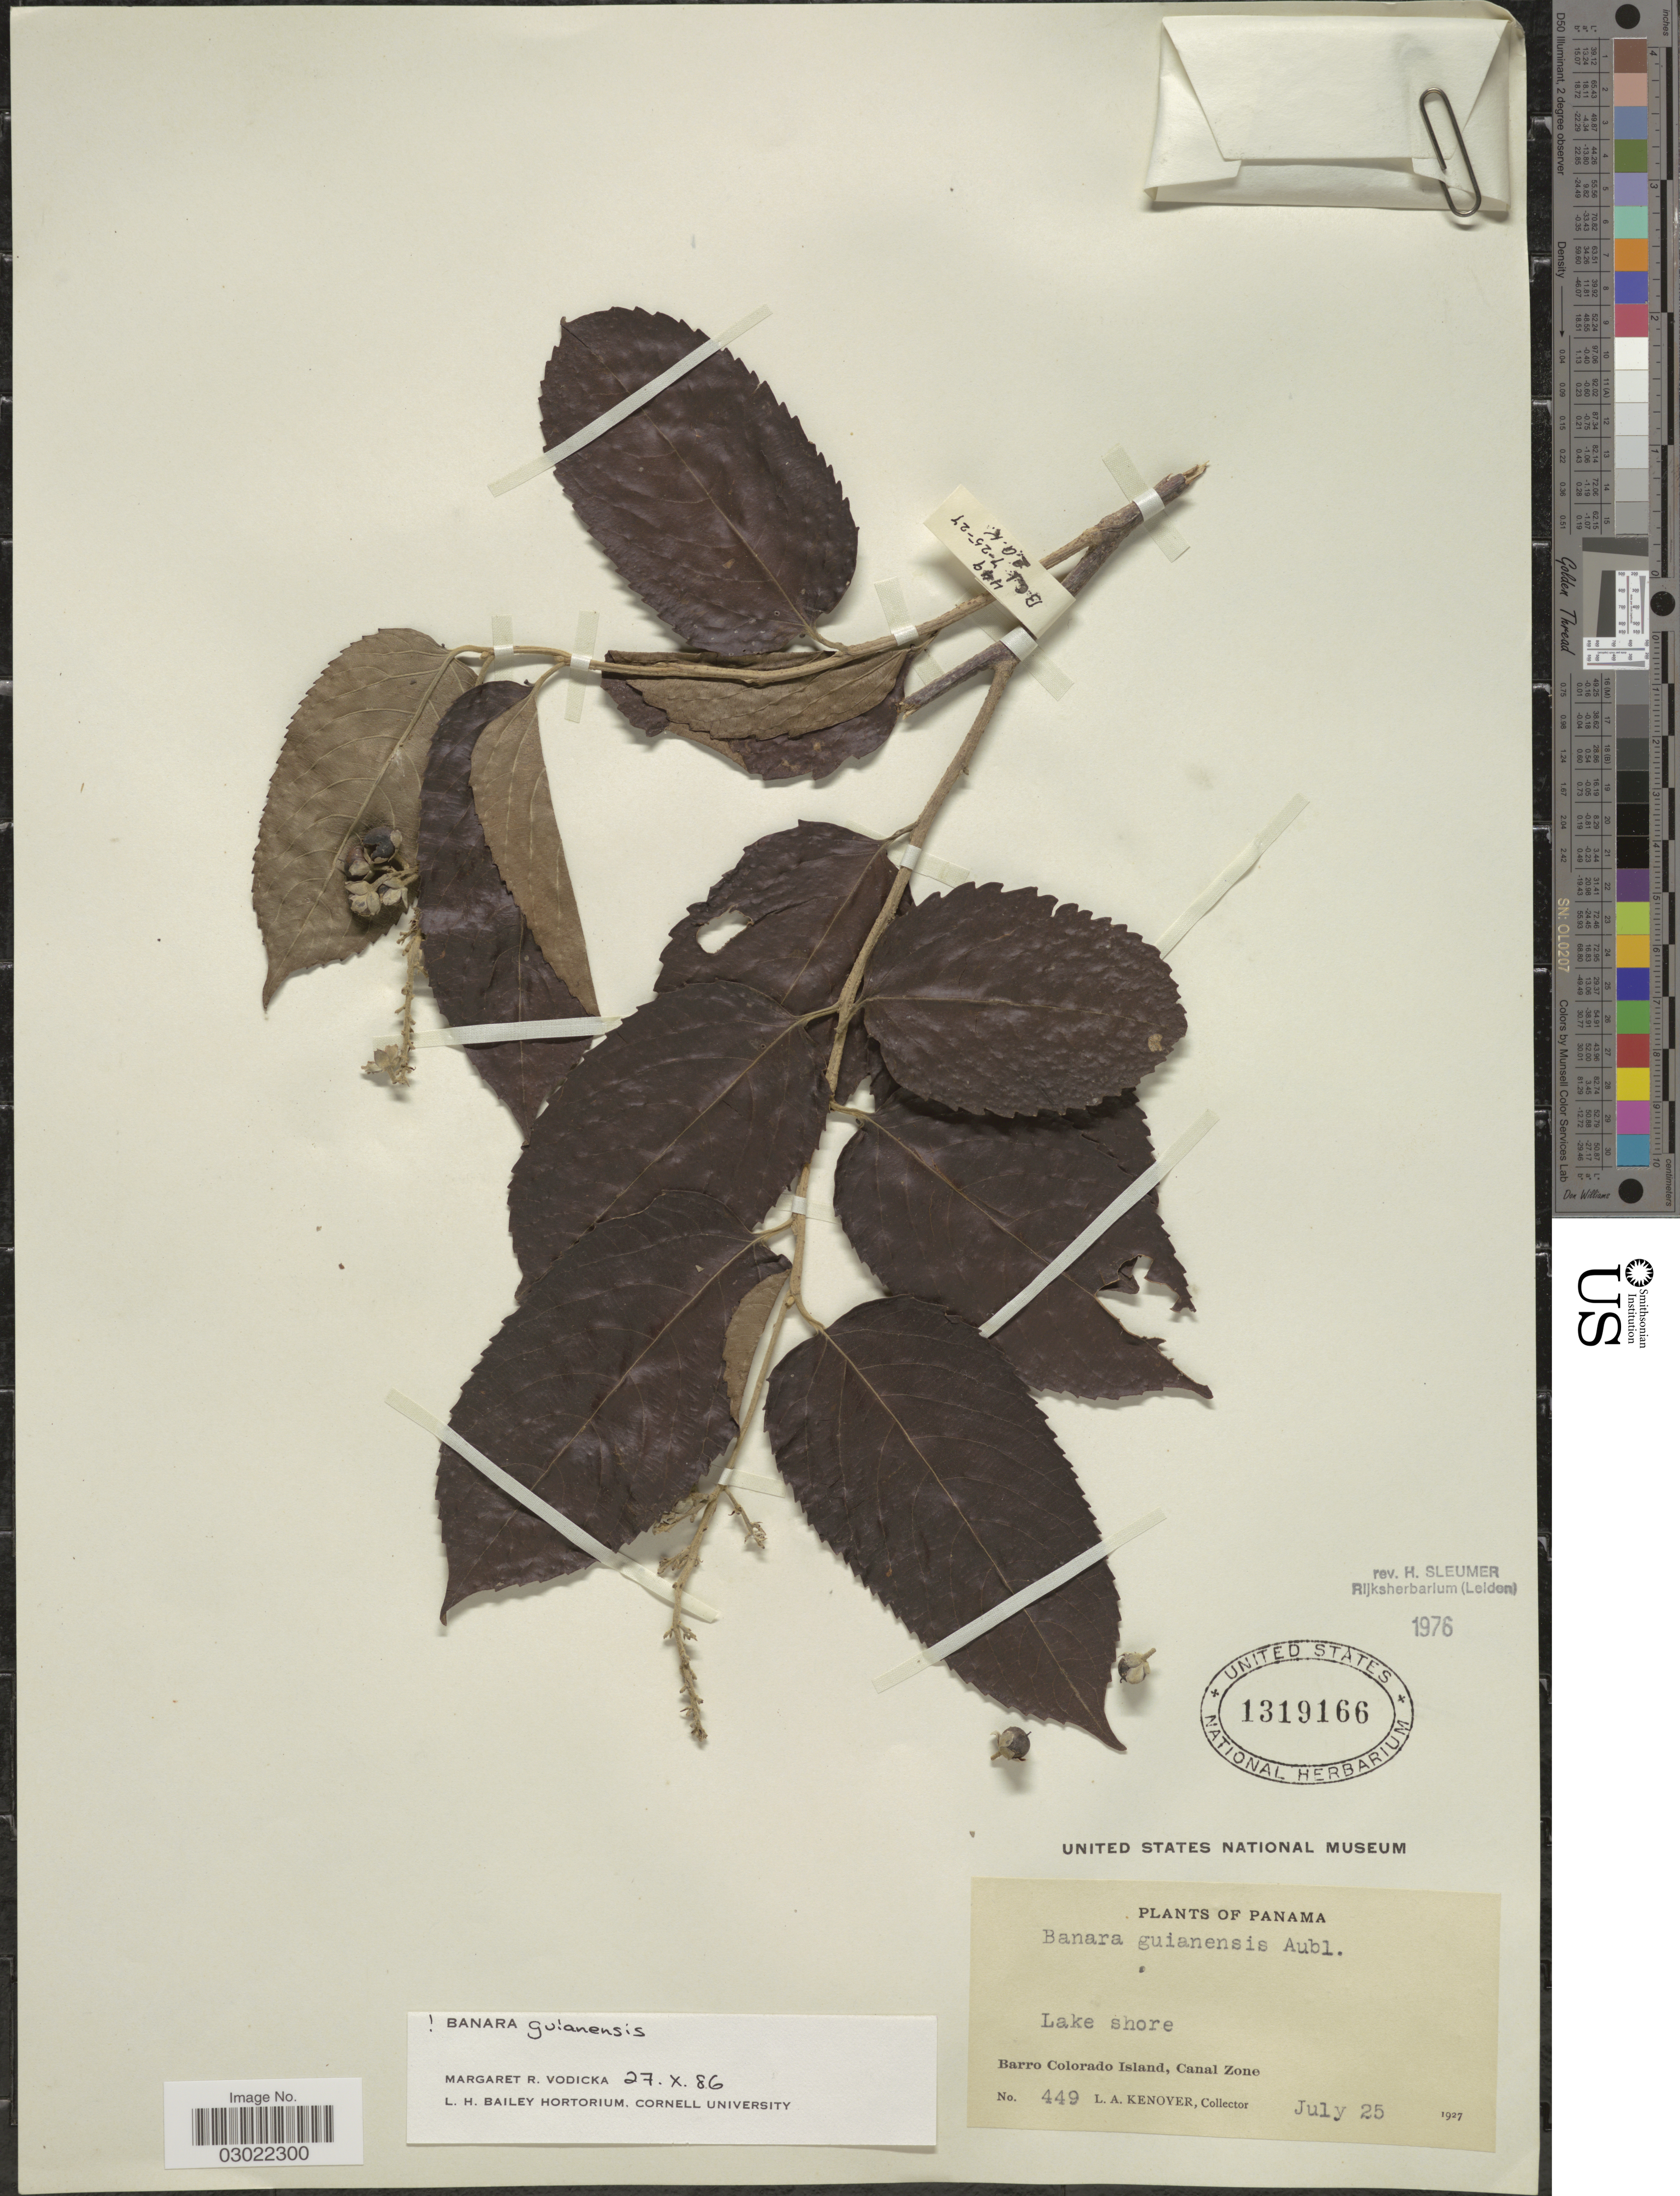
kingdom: Plantae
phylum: Tracheophyta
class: Magnoliopsida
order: Malpighiales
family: Salicaceae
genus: Banara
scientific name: Banara guianensis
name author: Aubl.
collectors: L. A. Kenoyer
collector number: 449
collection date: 1927-07-25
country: Panama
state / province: Panamá Oeste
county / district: Canal Zone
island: Barro Colorado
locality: Barro Colorado Island. Canal Zone.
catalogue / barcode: US 1319166